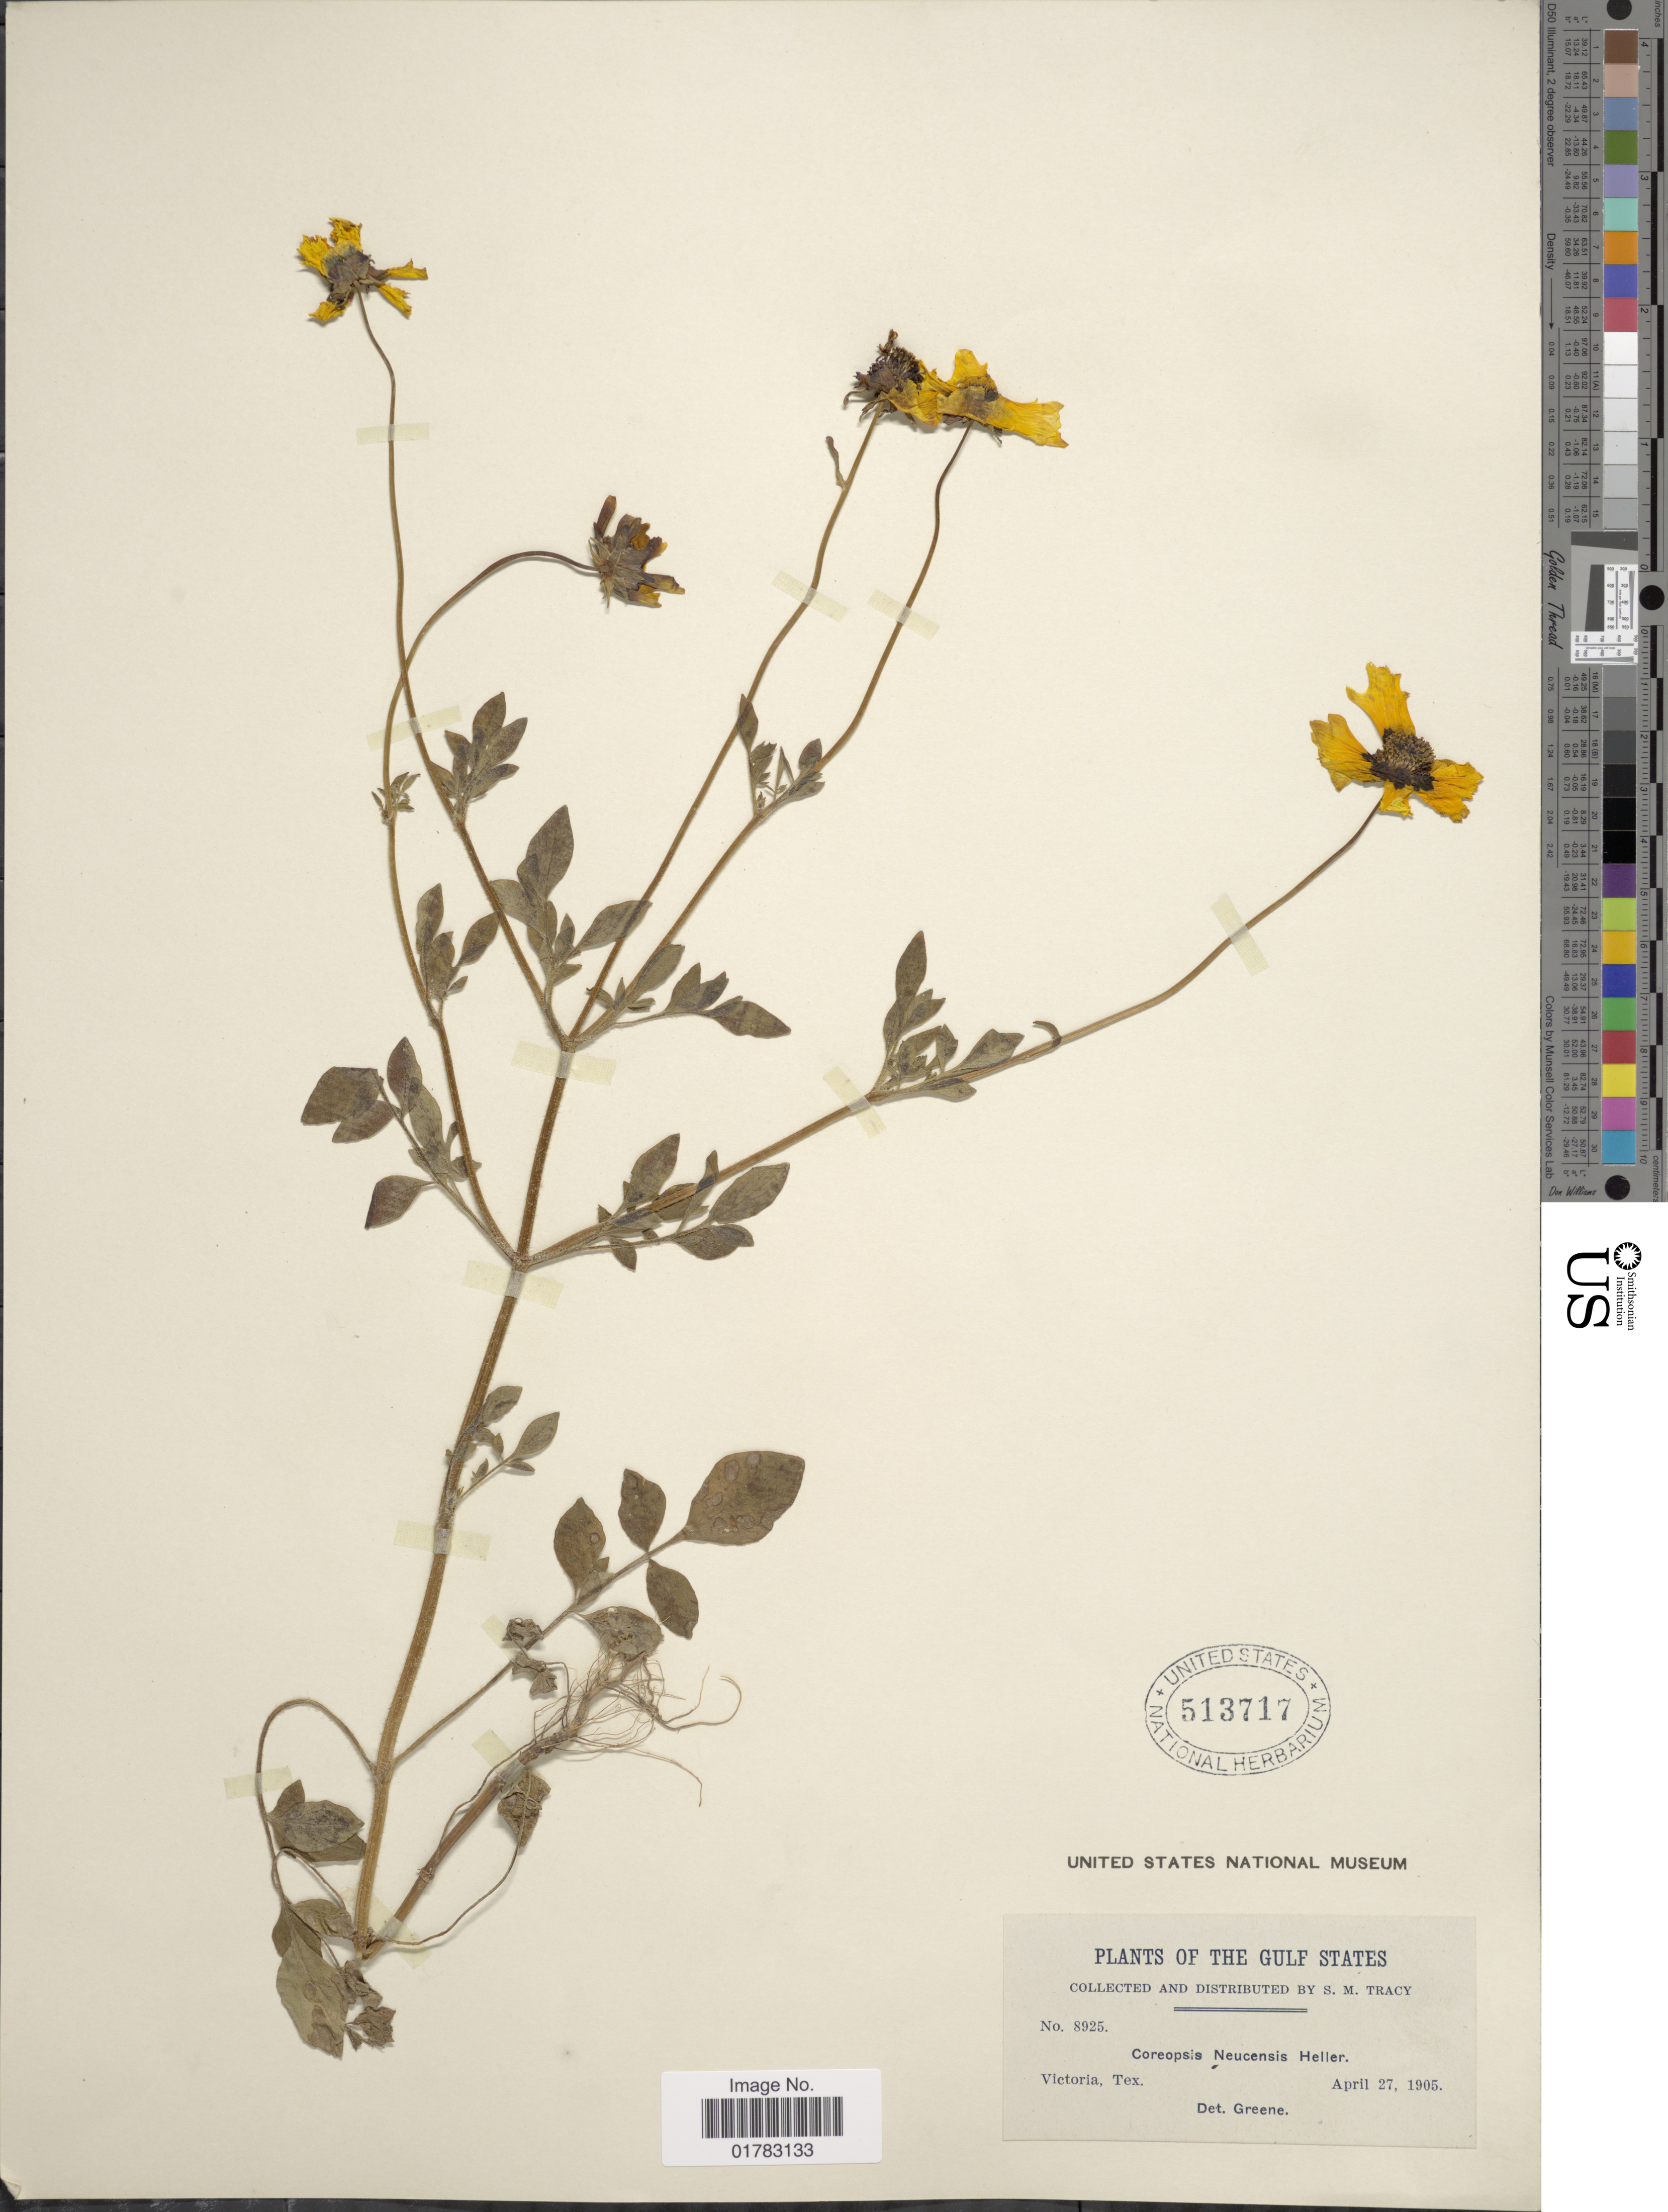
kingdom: Plantae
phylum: Tracheophyta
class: Magnoliopsida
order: Asterales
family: Asteraceae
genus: Coreopsis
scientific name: Coreopsis nuecensis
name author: A. Heller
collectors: S. M. Tracy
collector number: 8925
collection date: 1905-04-27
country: United States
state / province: Texas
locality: Gulf States, Victoria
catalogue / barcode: US 513717